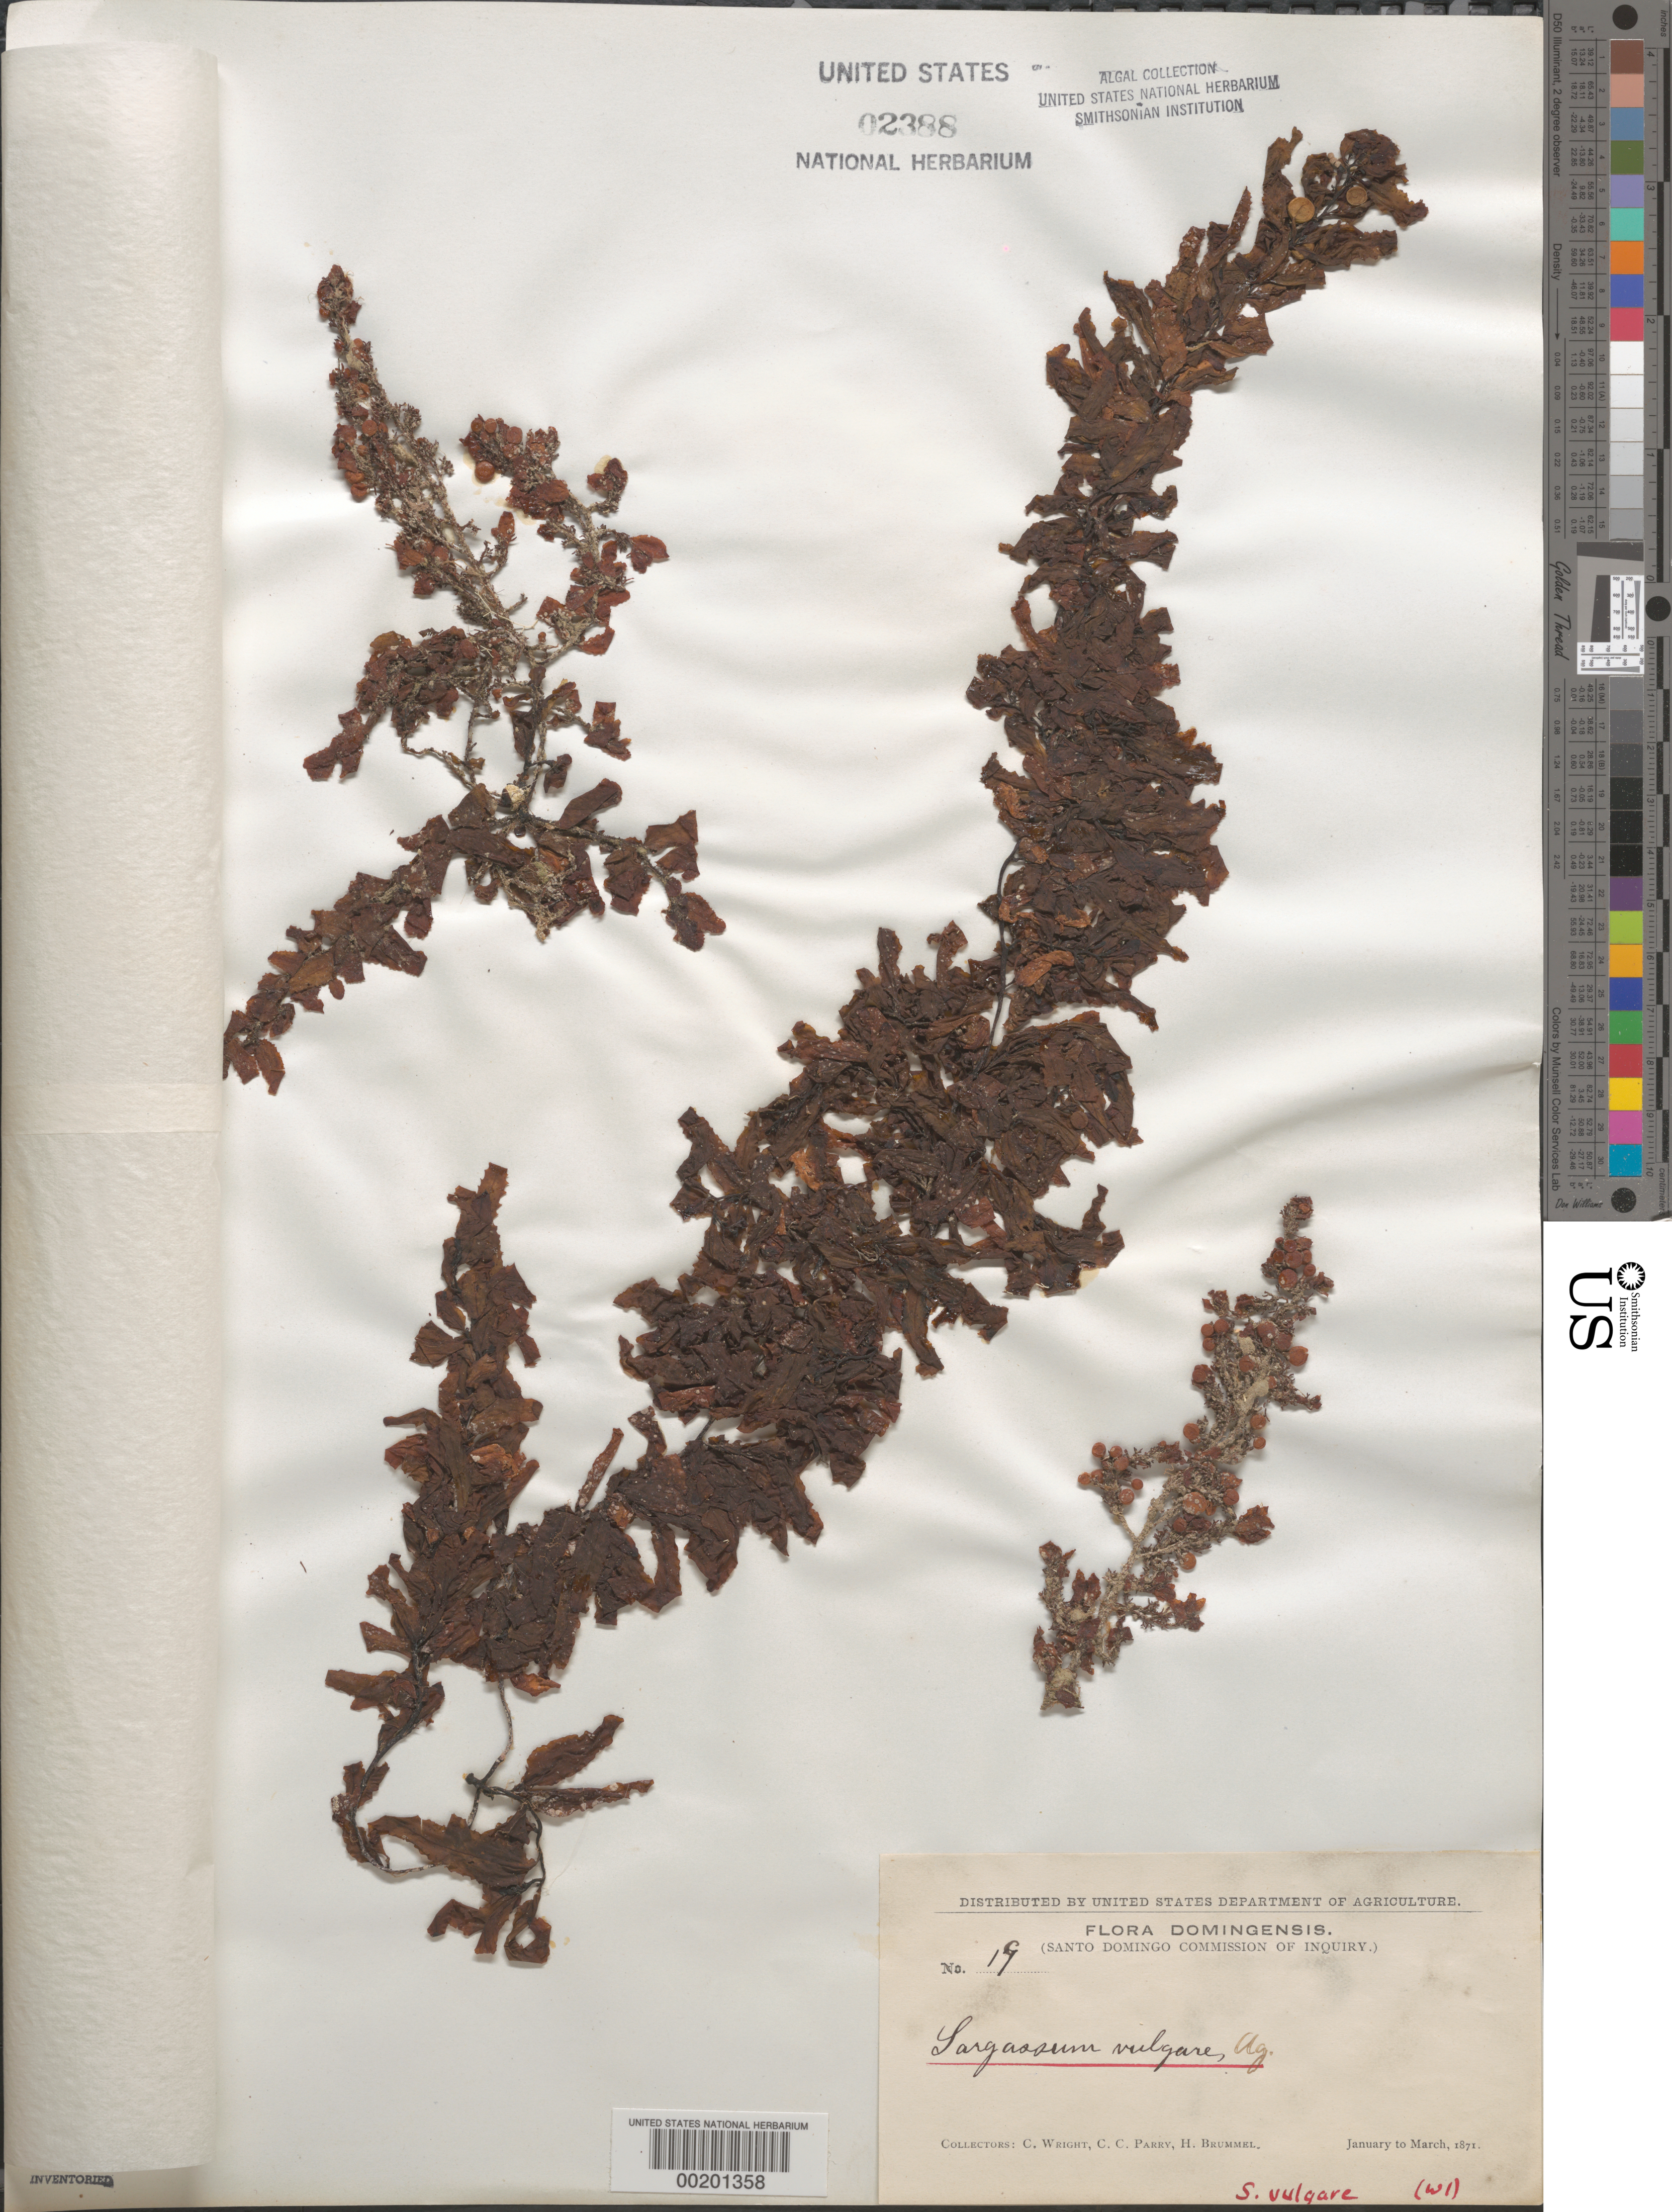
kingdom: Chromista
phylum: Ochrophyta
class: Phaeophyceae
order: Fucales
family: Sargassaceae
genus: Sargassum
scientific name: Sargassum vulgare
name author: C. Agardh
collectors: C. Wright, C. C. Parry & H. Brummel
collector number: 19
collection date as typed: Jan 1871 to -- Mar 1871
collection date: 1871-01/1871-03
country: Dominican Republic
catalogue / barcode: US 2388